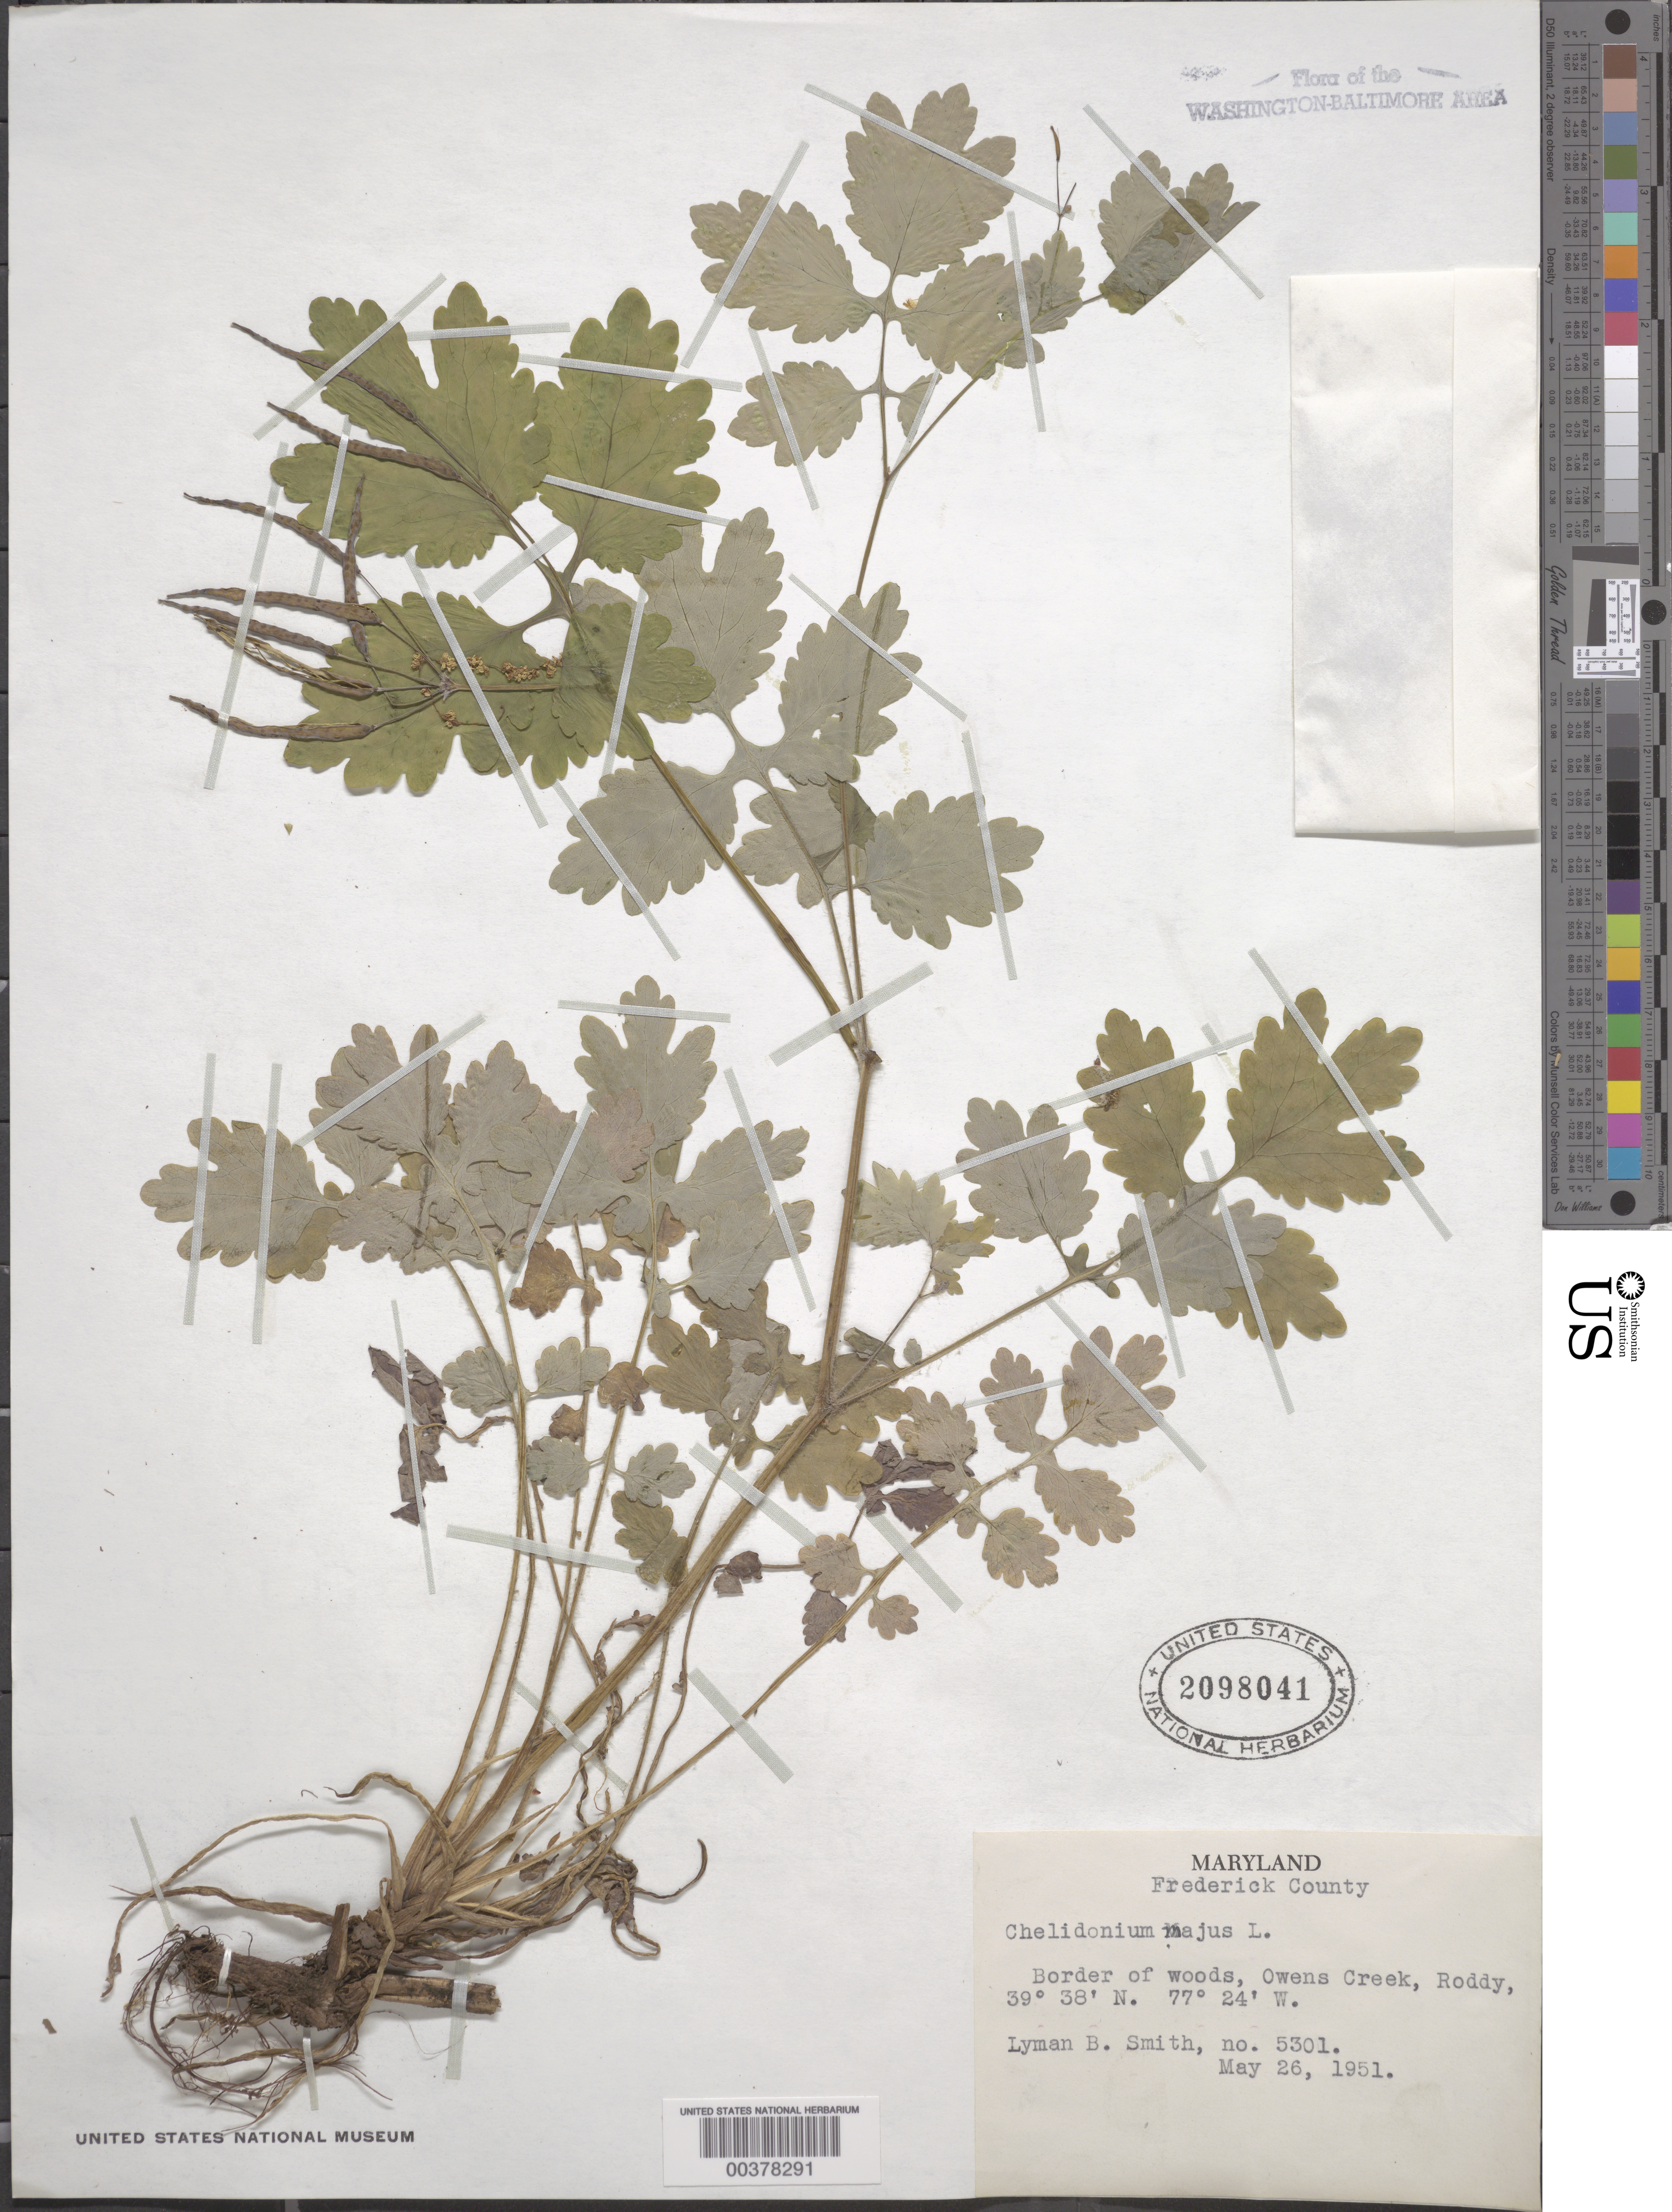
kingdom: Plantae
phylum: Tracheophyta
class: Magnoliopsida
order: Ranunculales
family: Papaveraceae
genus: Chelidonium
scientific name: Chelidonium majus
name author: L.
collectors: L. Smith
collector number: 5301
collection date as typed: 26 May 1951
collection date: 1951-05-26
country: United States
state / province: Maryland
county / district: Frederick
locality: Owens Creek, Roddy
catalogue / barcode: US 2098041